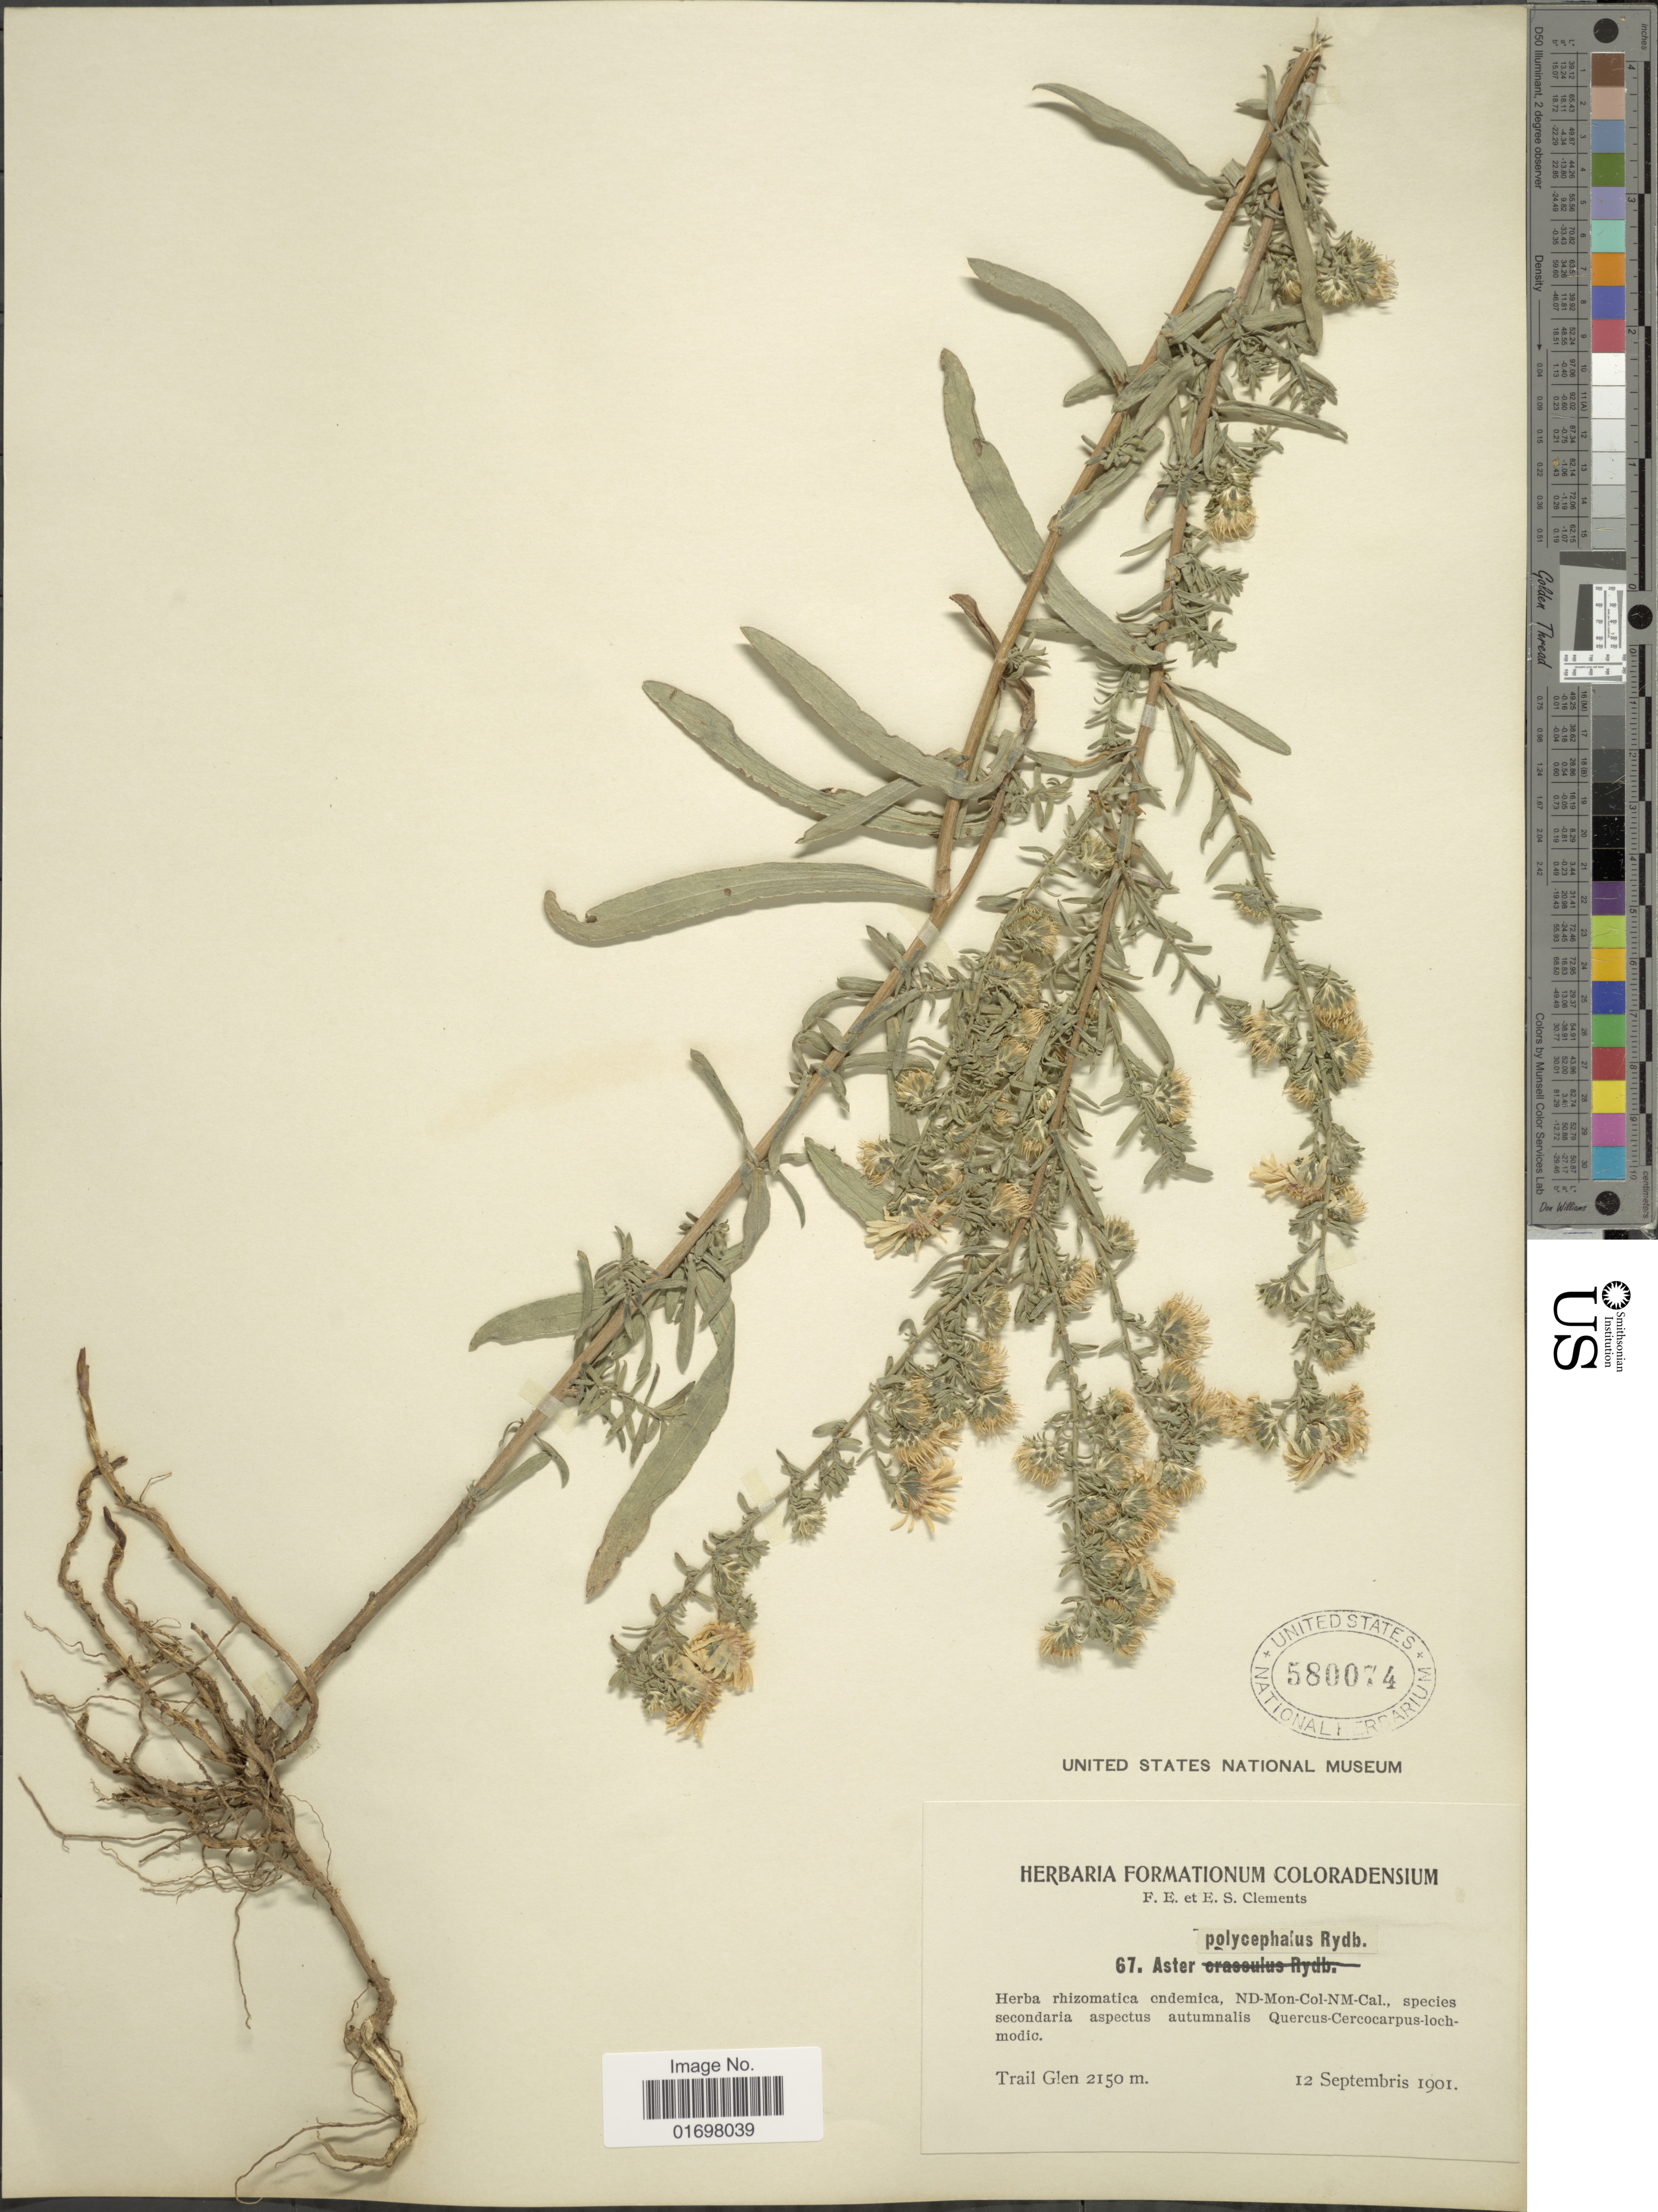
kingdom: Plantae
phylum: Tracheophyta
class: Magnoliopsida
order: Asterales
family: Asteraceae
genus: Symphyotrichum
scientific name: Symphyotrichum falcatum var. commutatum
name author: (Torr. & A. Gray) G.L. Nesom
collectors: F. E. Clements & E. S. Clements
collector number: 67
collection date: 1901-09-12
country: United States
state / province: Colorado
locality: Trail Glen.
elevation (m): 2150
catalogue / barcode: US 580074